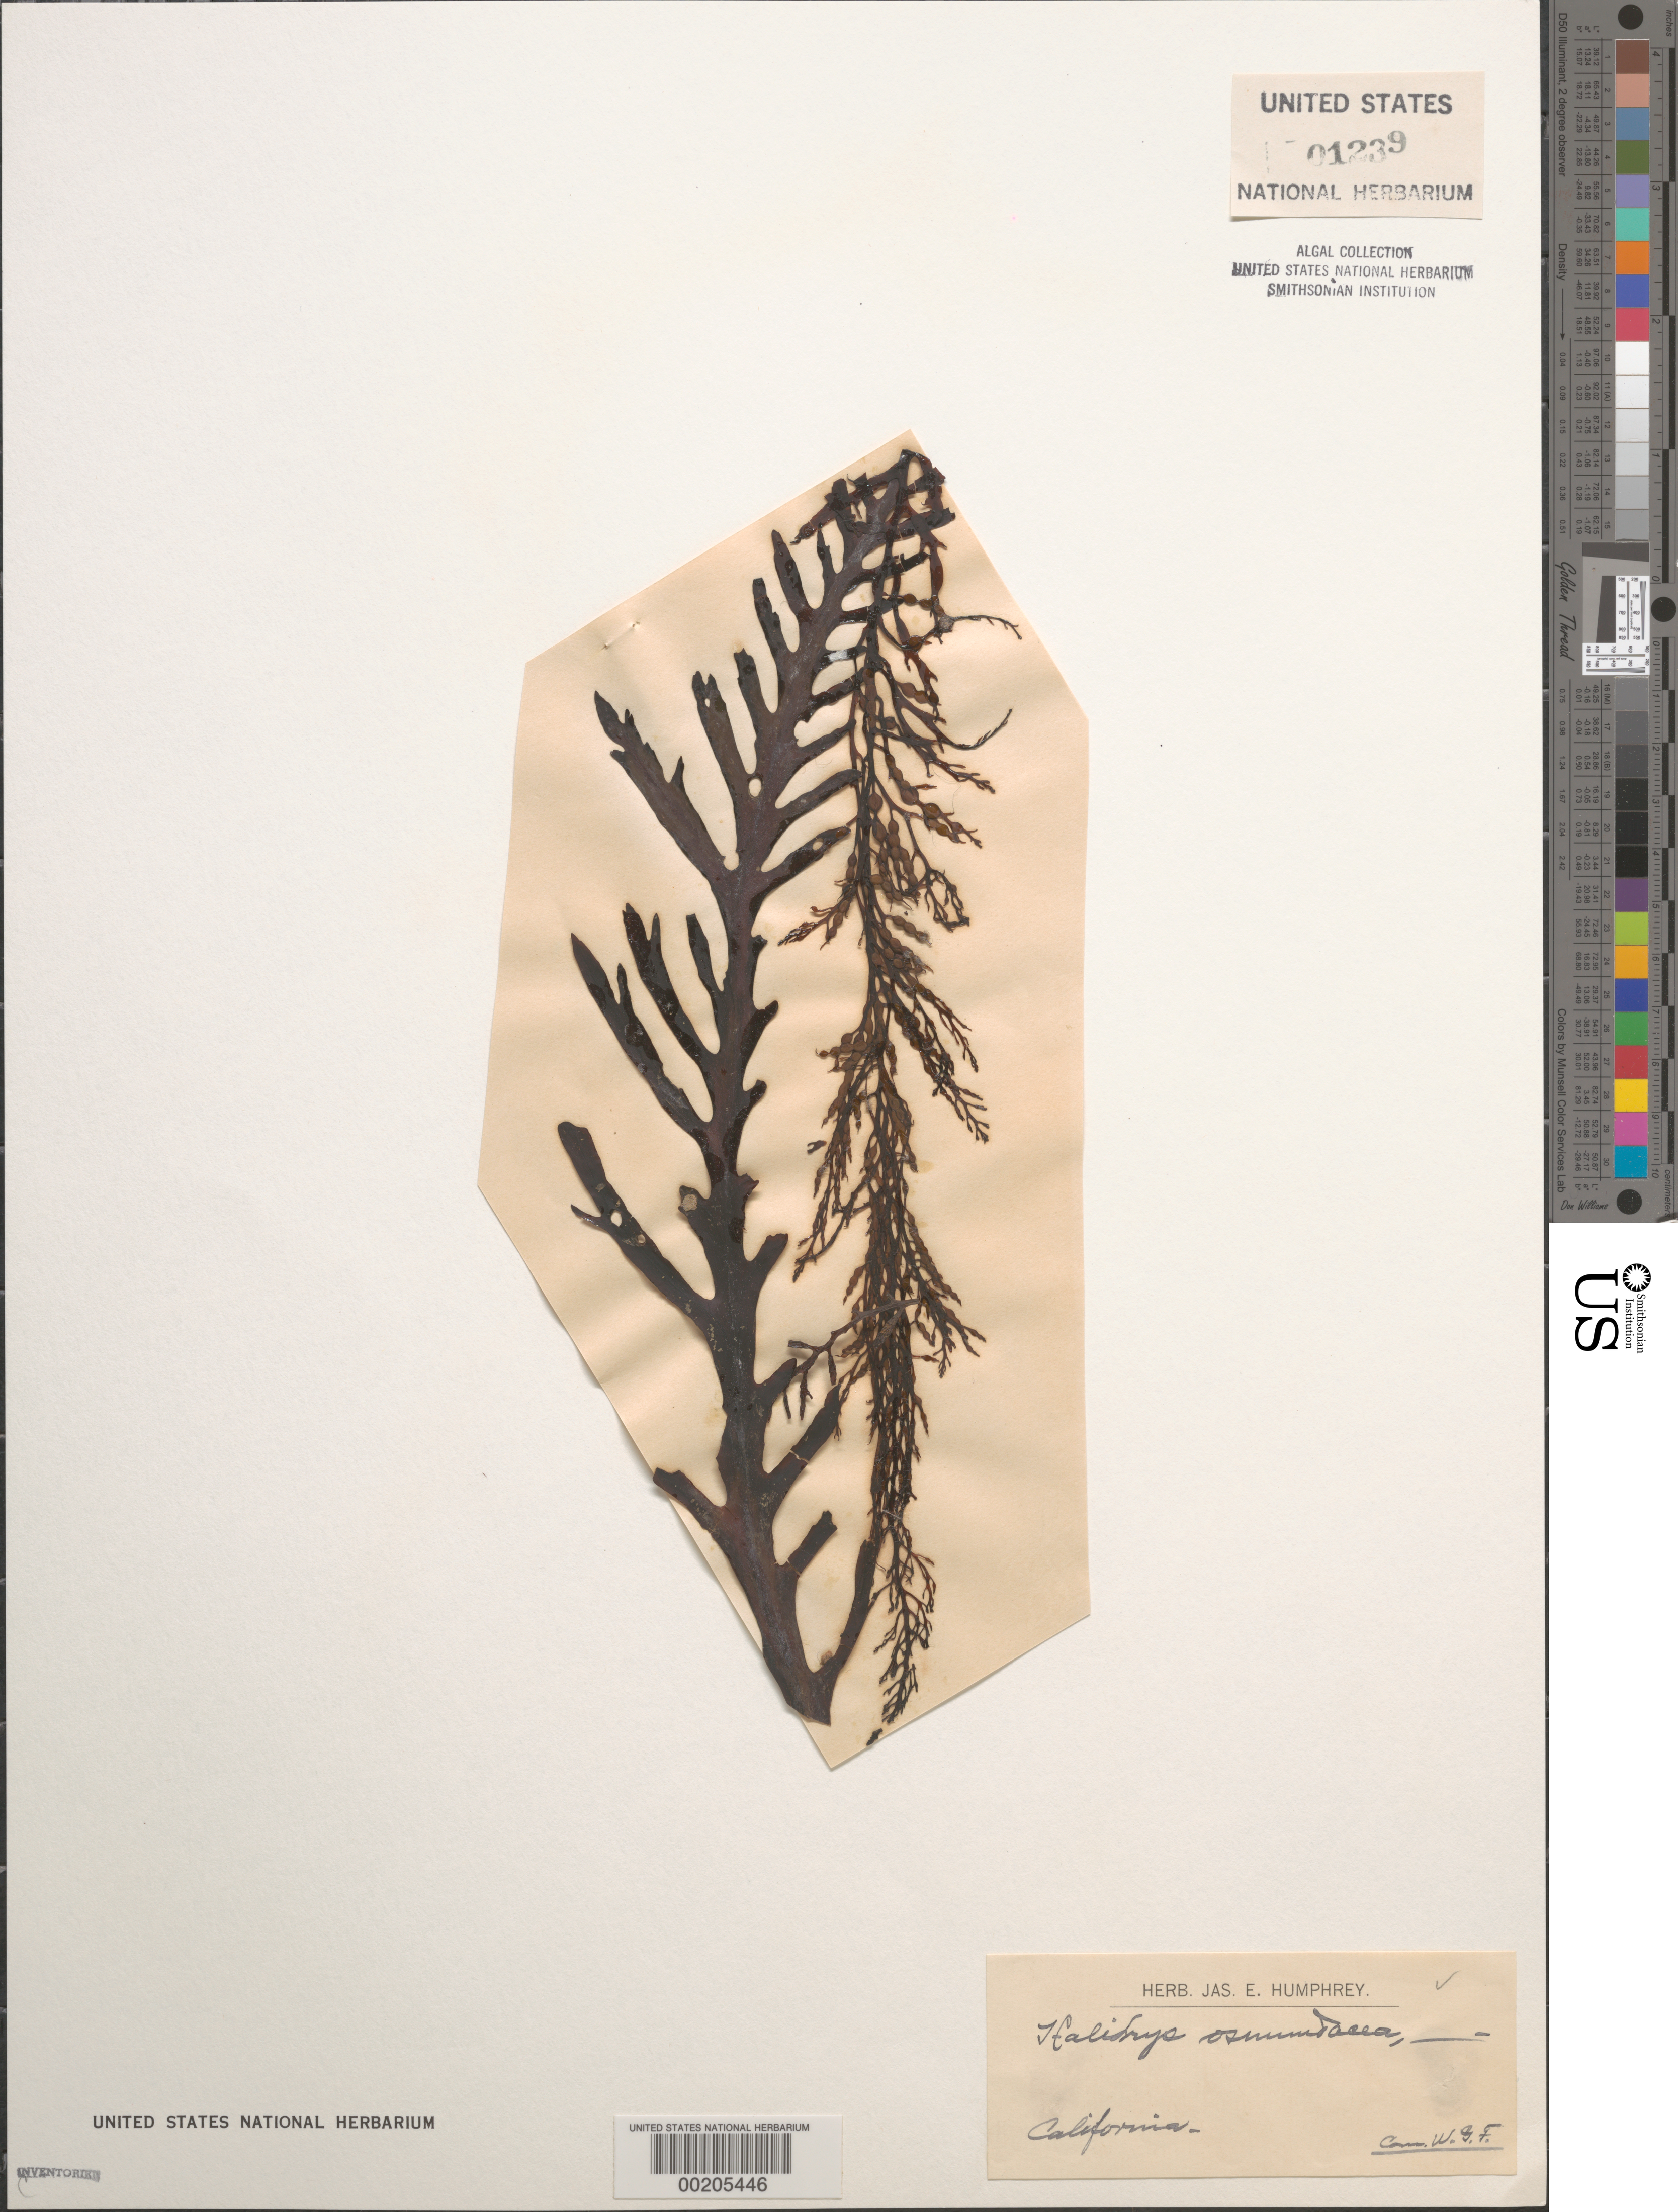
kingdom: Chromista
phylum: Ochrophyta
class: Phaeophyceae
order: Fucales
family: Sargassaceae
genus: Stephanocystis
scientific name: Stephanocystis osmundacea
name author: (Turner) Trevis.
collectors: W. G. Farlow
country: United States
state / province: California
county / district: San Diego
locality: False Bay, San Diego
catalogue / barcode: US 1239